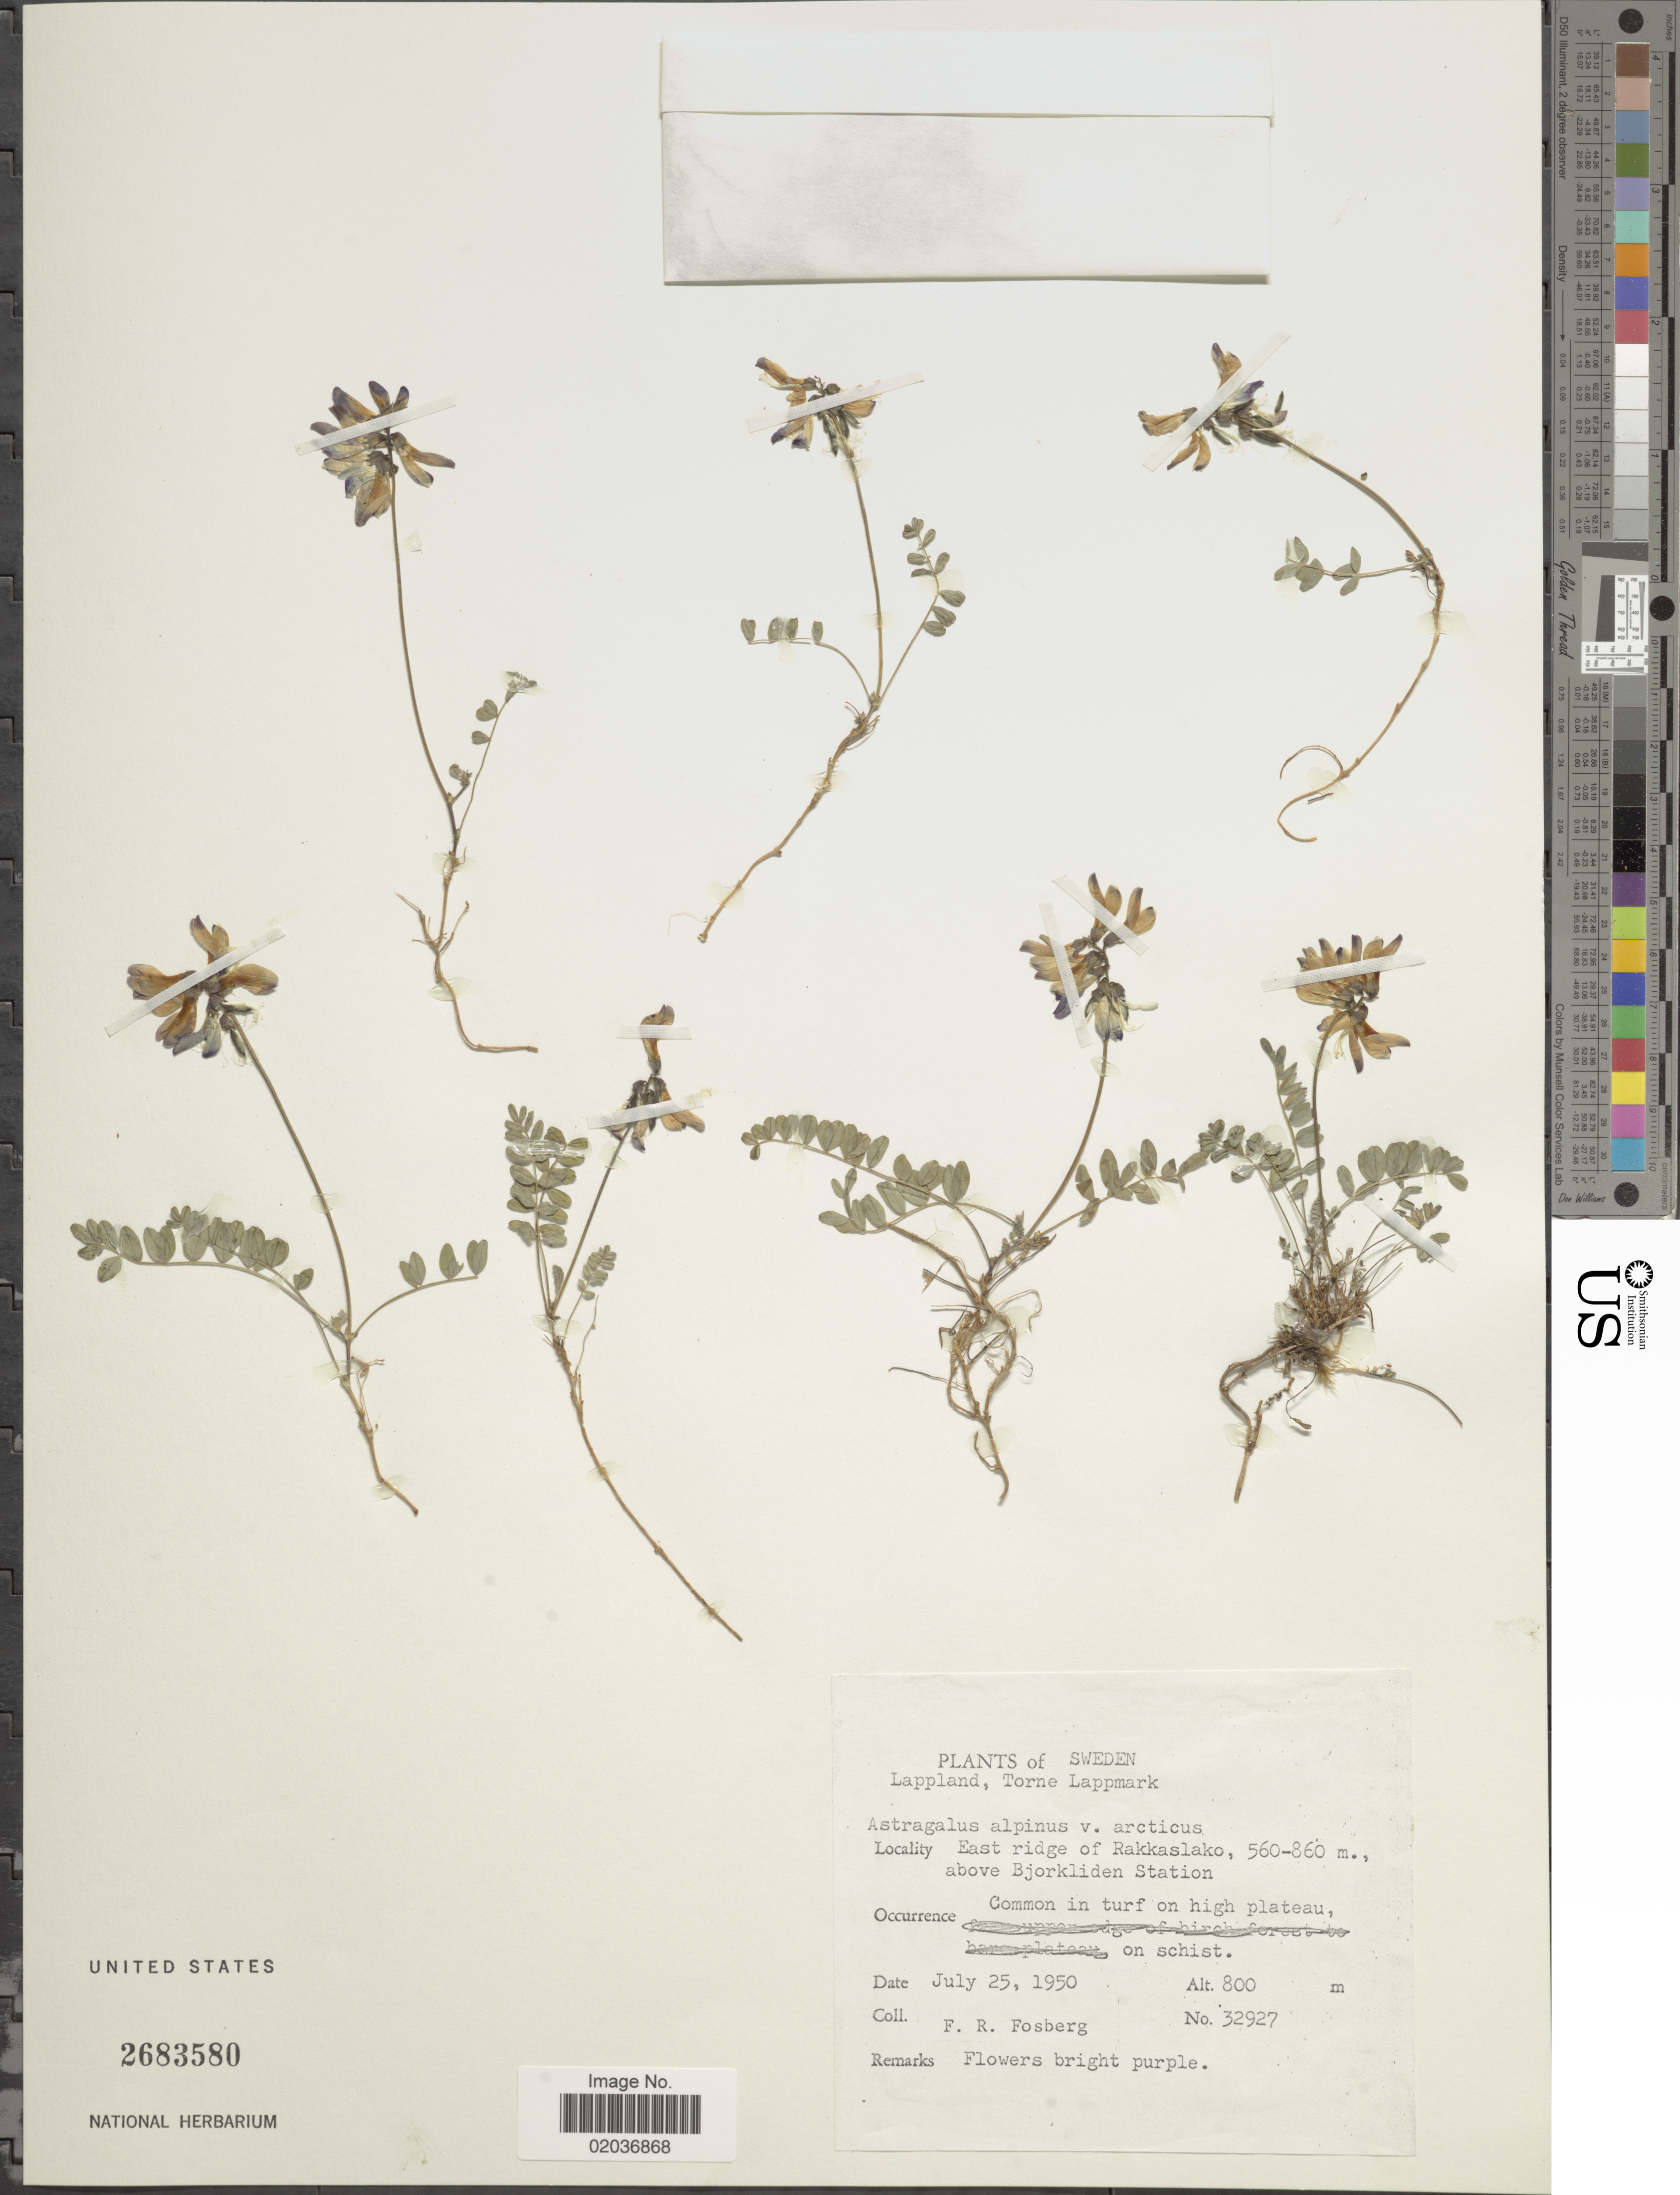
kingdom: Plantae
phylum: Tracheophyta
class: Magnoliopsida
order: Fabales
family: Fabaceae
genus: Astragalus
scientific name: Astragalus alpinus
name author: L.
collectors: F. R. Fosberg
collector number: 32927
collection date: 1950-07-25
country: Finland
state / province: Lappi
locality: Torne Lappmark, East ridge of Rakkaslako, 560-860m above Bjorkliden Station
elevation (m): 800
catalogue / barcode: US 2683580